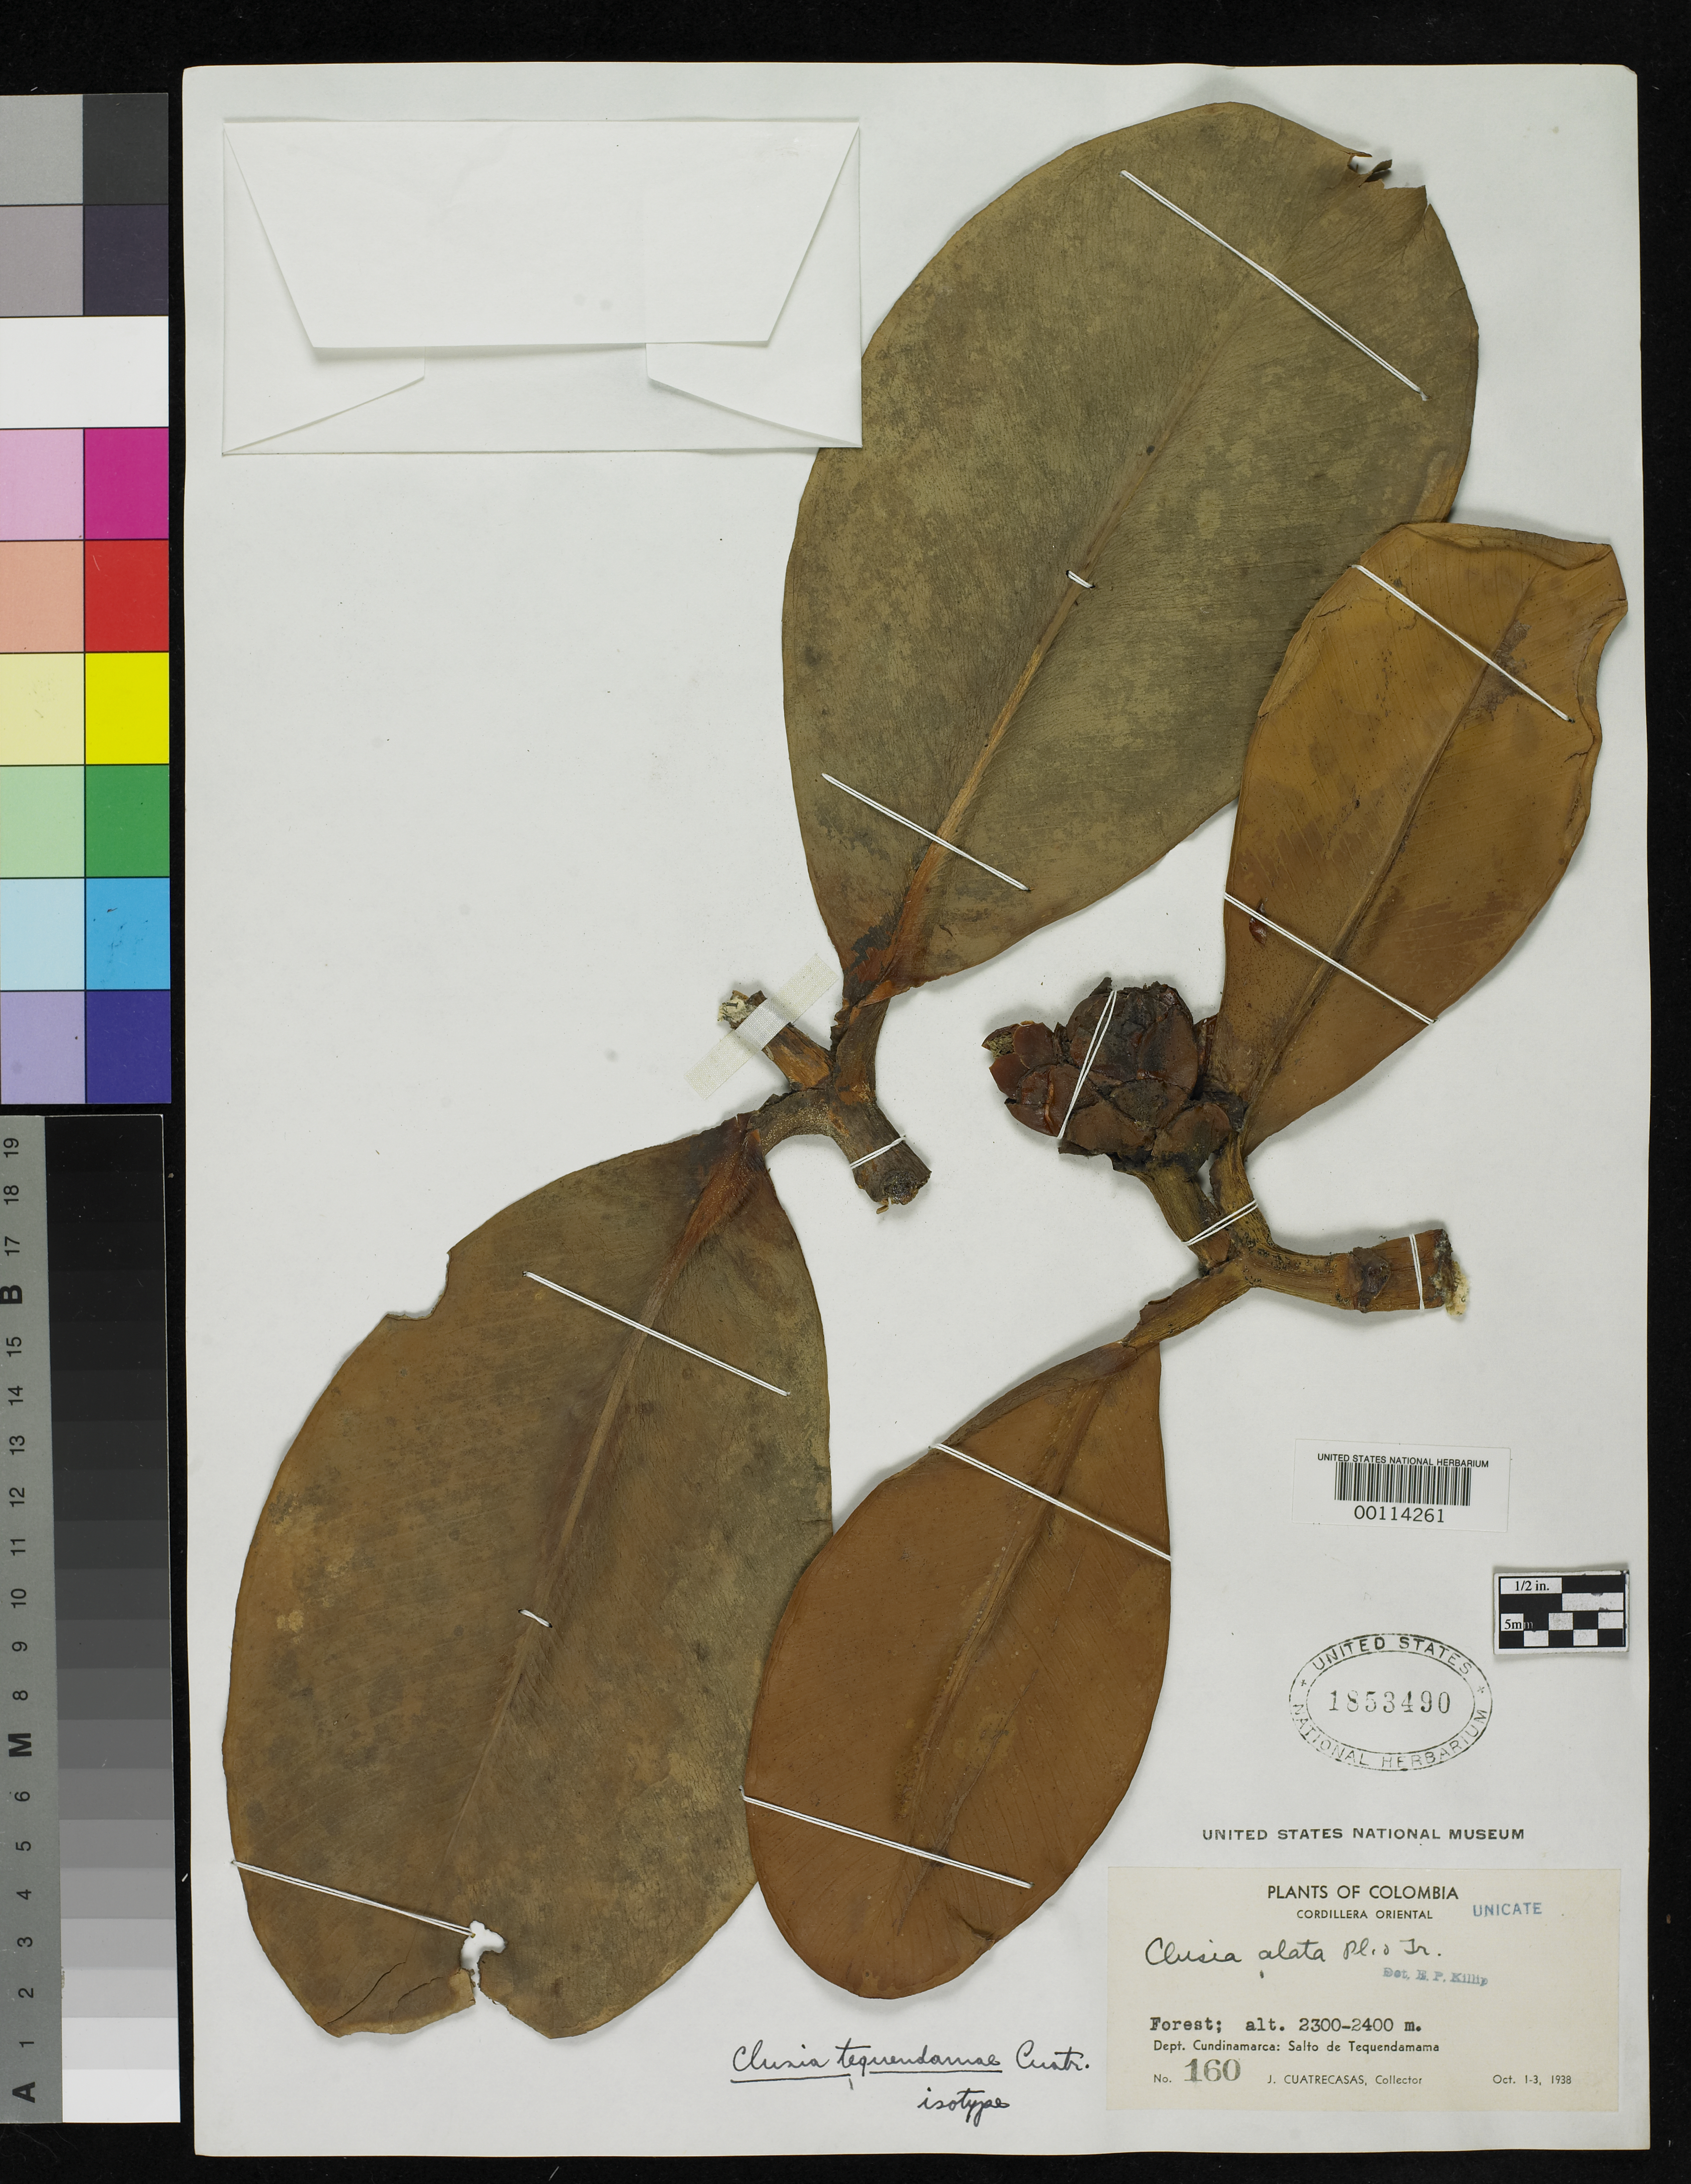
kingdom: Plantae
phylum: Tracheophyta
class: Magnoliopsida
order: Malpighiales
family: Clusiaceae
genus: Clusia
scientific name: Clusia tequendamae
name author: Cuatrec.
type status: Isotype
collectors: J. Cuatrecasas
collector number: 160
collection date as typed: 01 Oct 1938 to 03 Oct 1938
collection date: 1938-10-01/1938-10-03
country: Colombia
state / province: Cundinamarca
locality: Salto de Tequendama.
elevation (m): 2300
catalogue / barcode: US 1853490